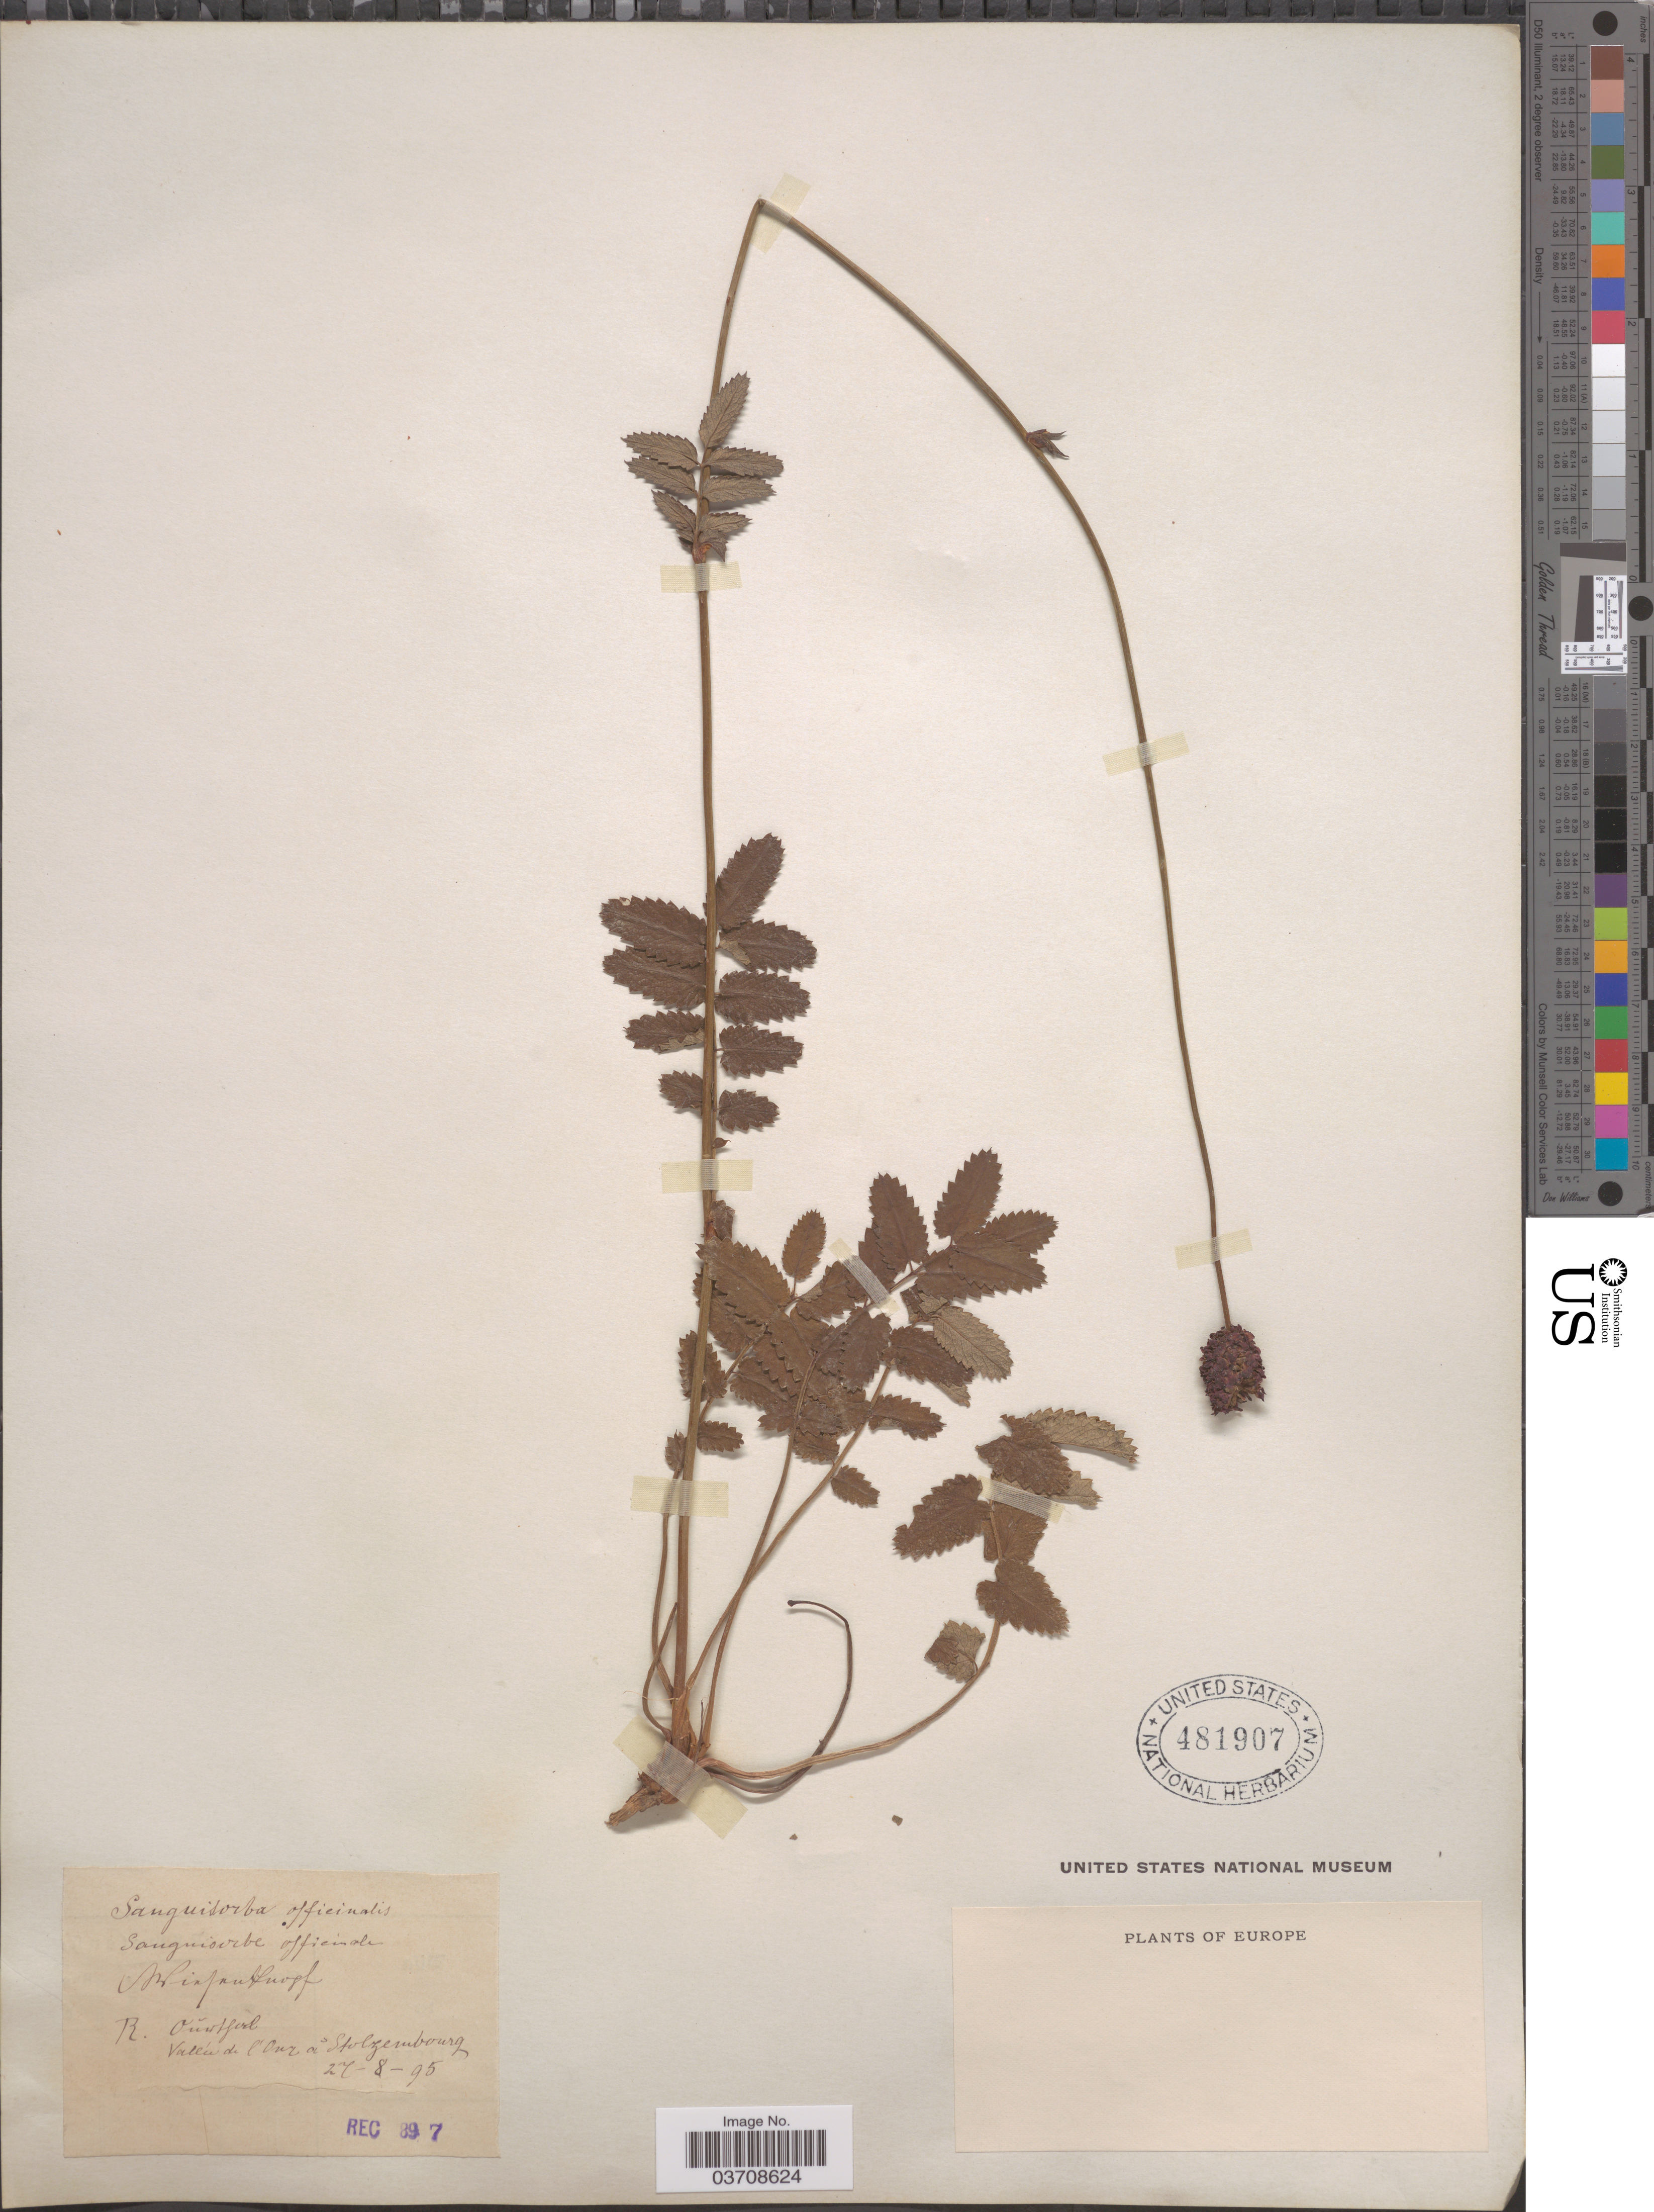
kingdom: Plantae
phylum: Tracheophyta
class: Magnoliopsida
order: Rosales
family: Rosaceae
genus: Sanguisorba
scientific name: Sanguisorba officinalis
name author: L.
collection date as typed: Transcribed d/m/y: 27/8/95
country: Luxembourg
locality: Vallée de l'Our á Stolzembourg. Europe.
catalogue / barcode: US 481907